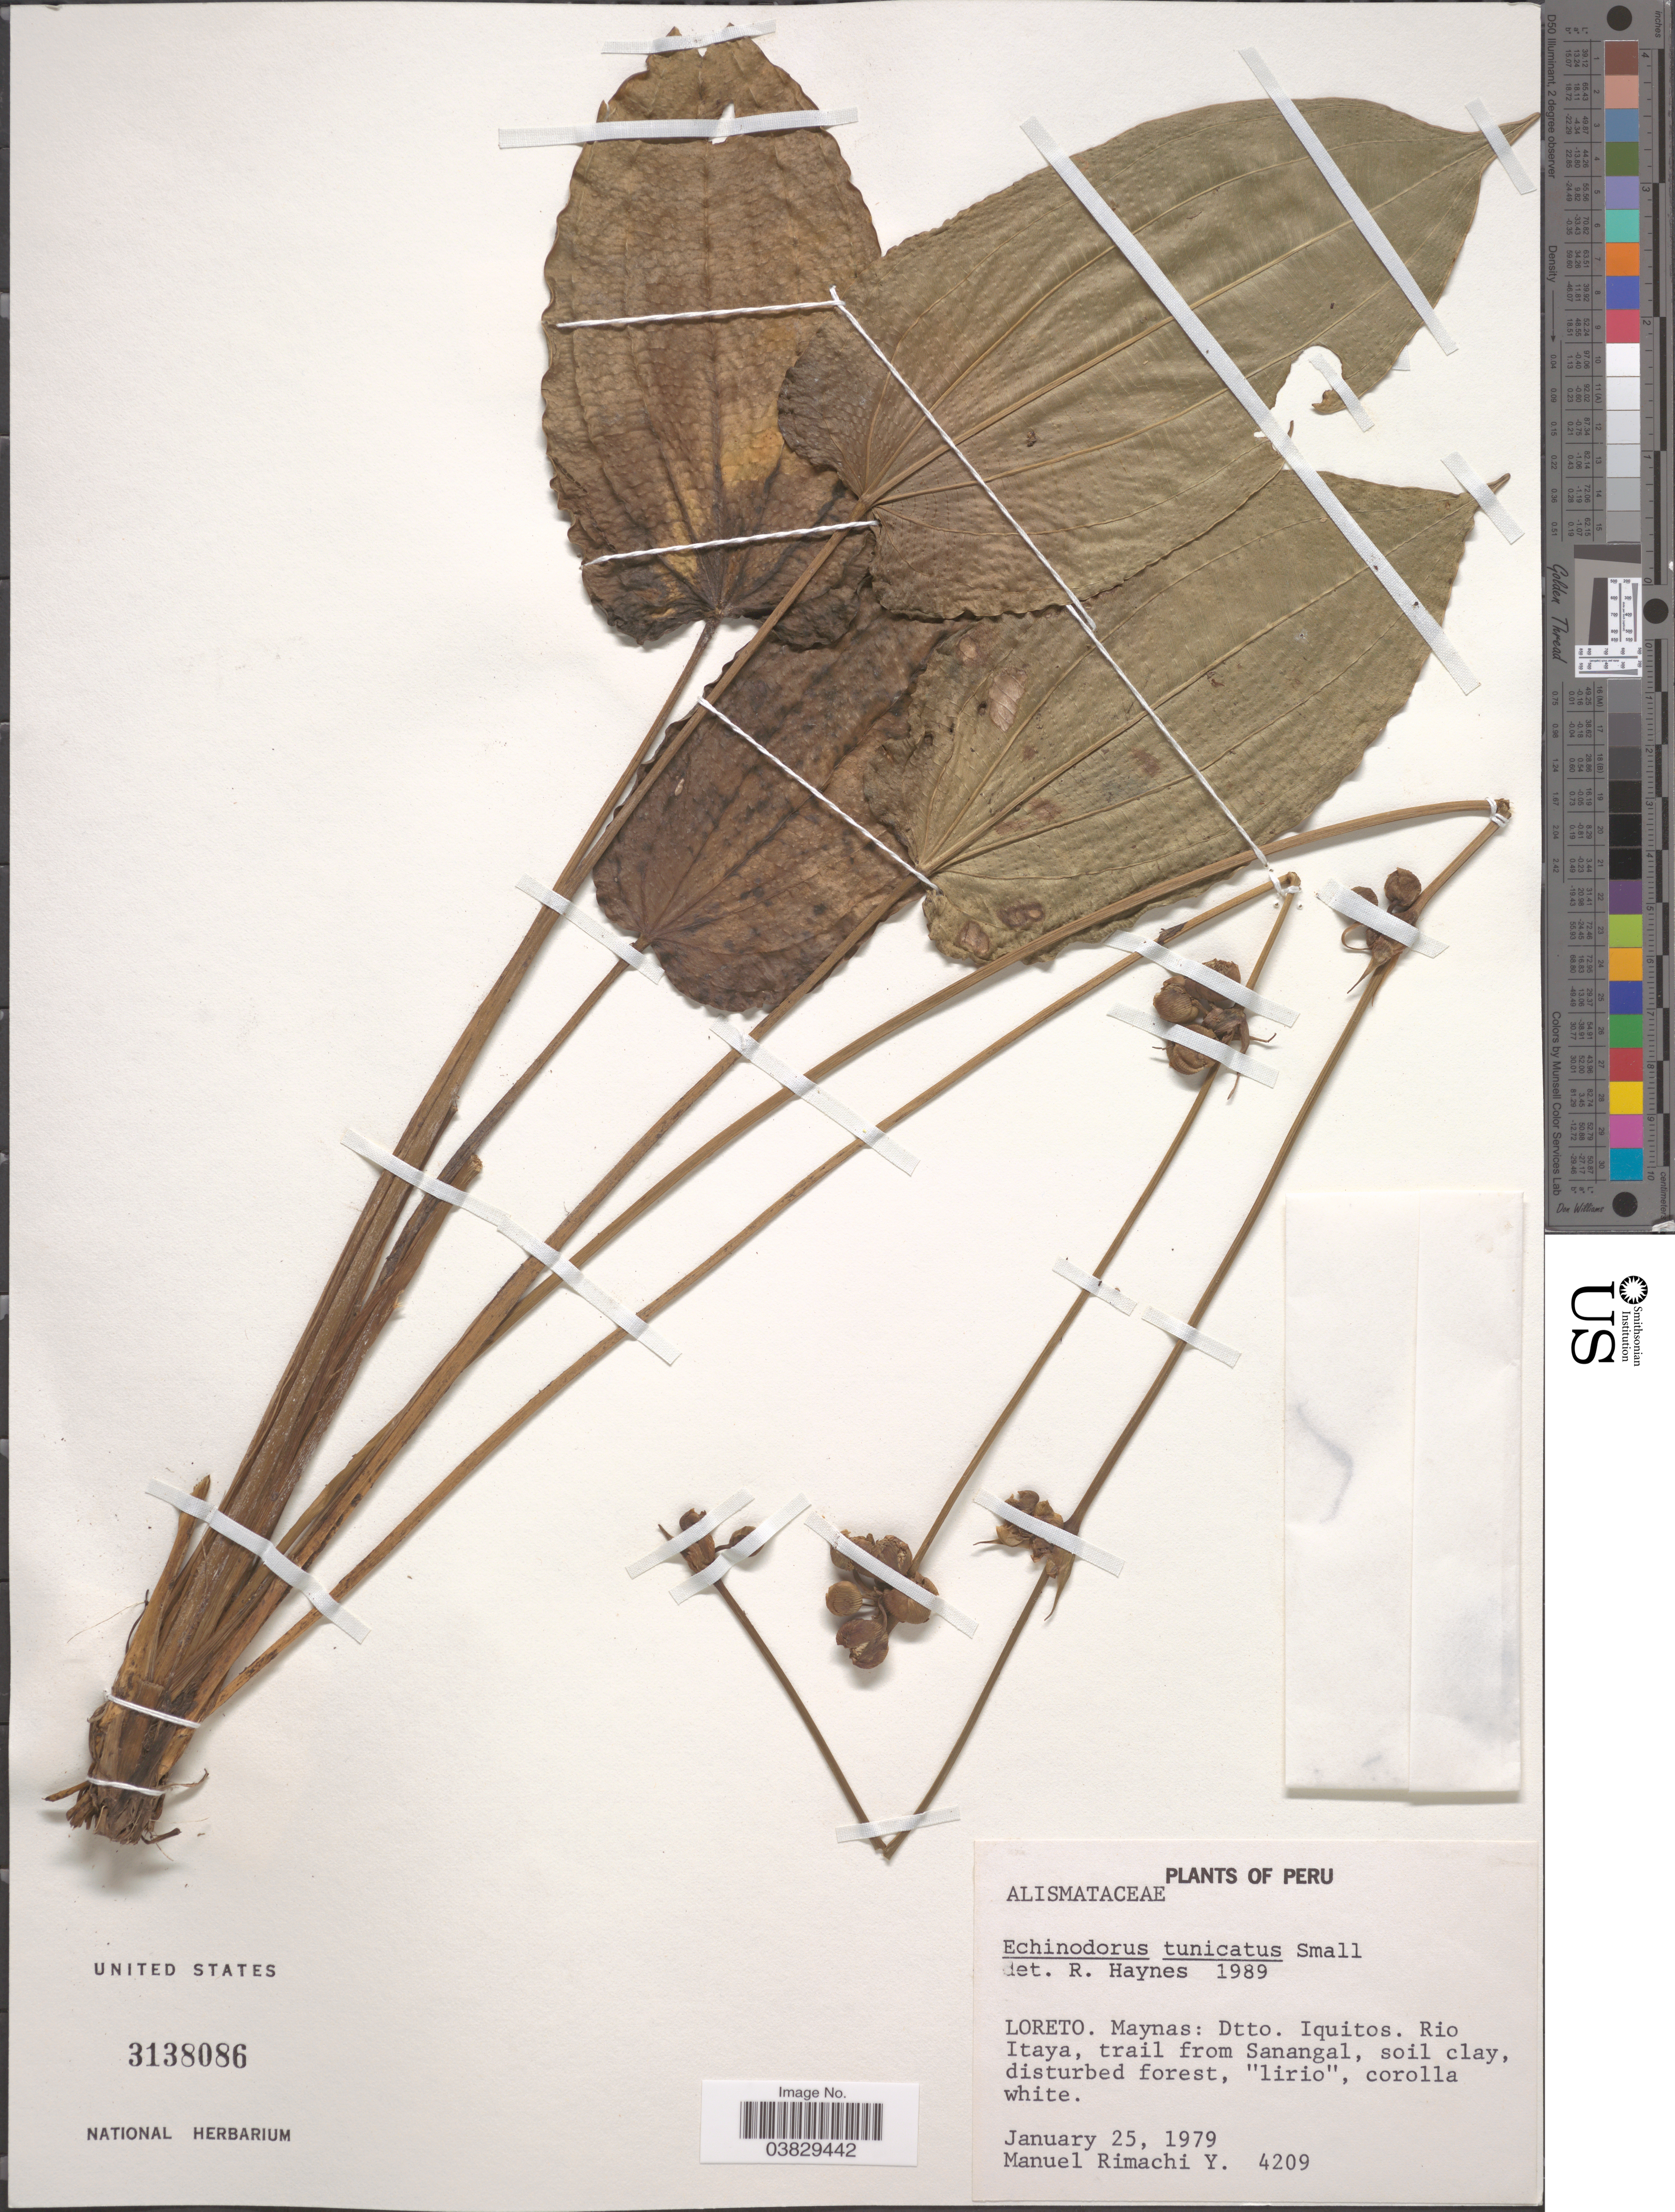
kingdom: Plantae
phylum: Tracheophyta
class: Liliopsida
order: Alismatales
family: Alismataceae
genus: Echinodorus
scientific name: Echinodorus tunicatus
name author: Small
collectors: M. Rimachi Y.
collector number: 4209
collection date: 1979-01-25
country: Peru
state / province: Loreto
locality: Maynas; Dtto. Iquitos. Rio Itaya, trail from Sanangal.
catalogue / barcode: US 3138086